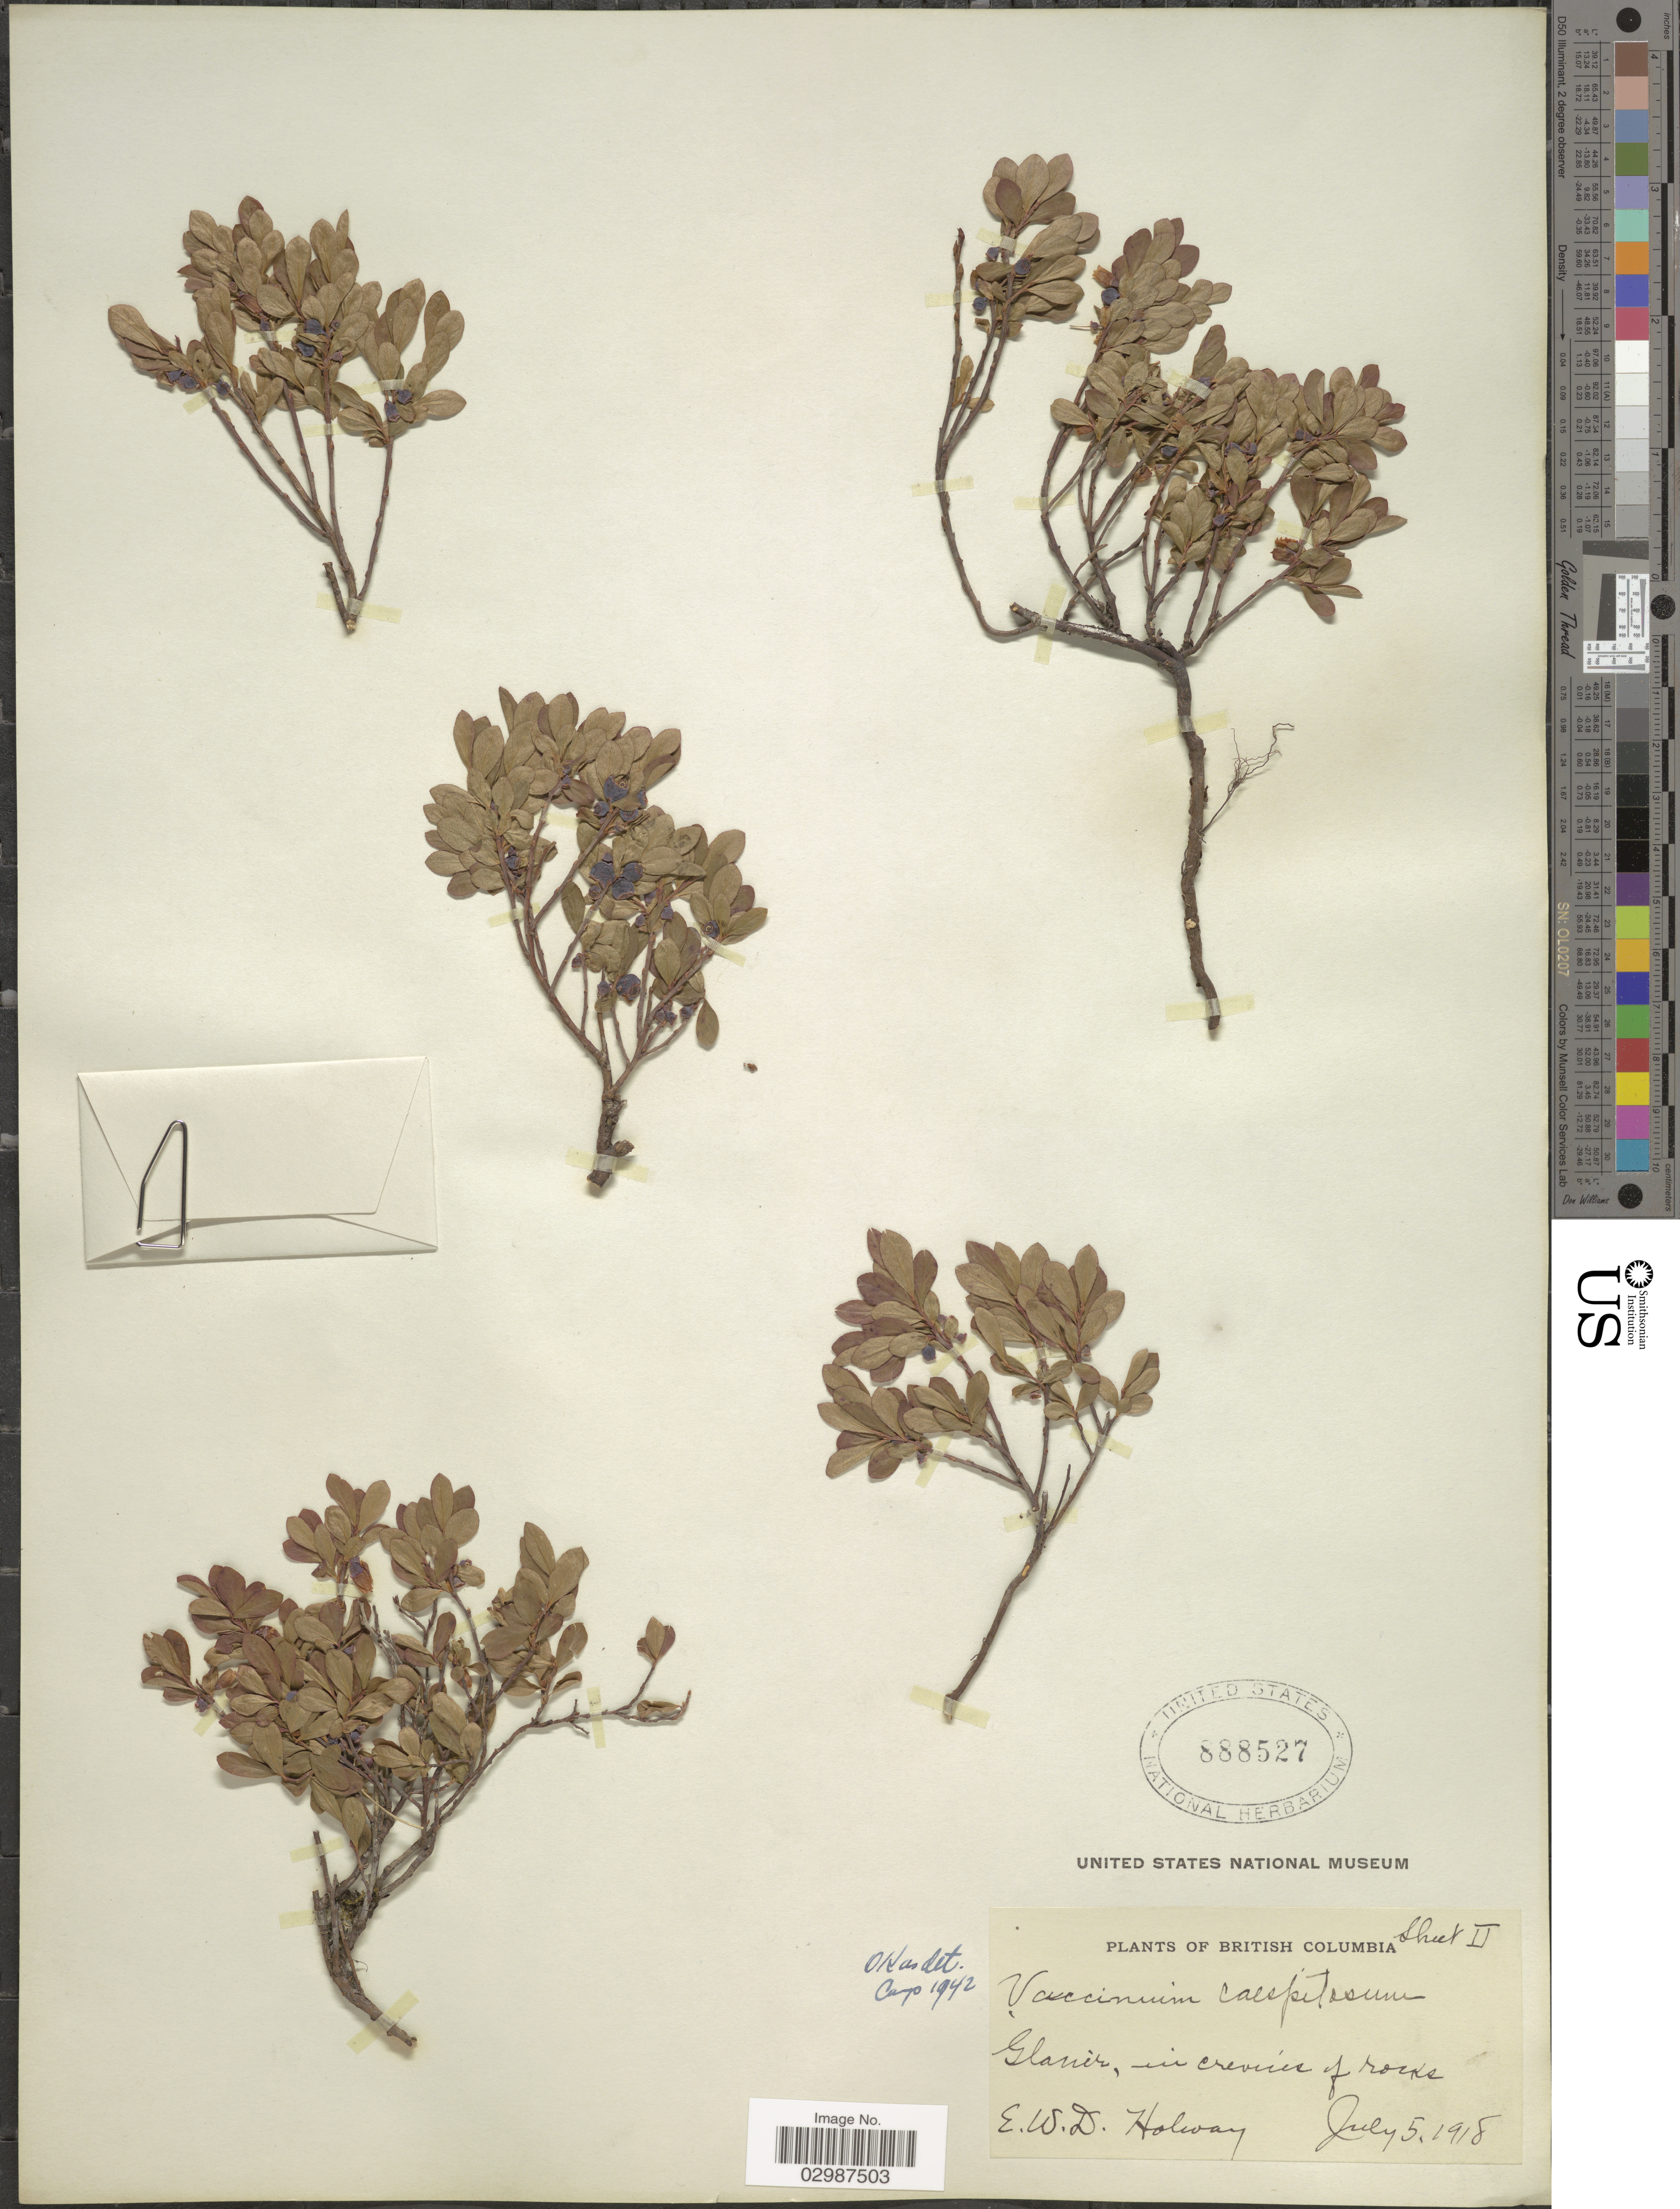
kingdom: Plantae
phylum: Tracheophyta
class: Magnoliopsida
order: Ericales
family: Ericaceae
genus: Vaccinium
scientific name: Vaccinium caespitosum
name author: Michx.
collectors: E. W. D. Holway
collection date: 1918-07-05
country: Canada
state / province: British Columbia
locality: Glacier.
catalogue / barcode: US 888527